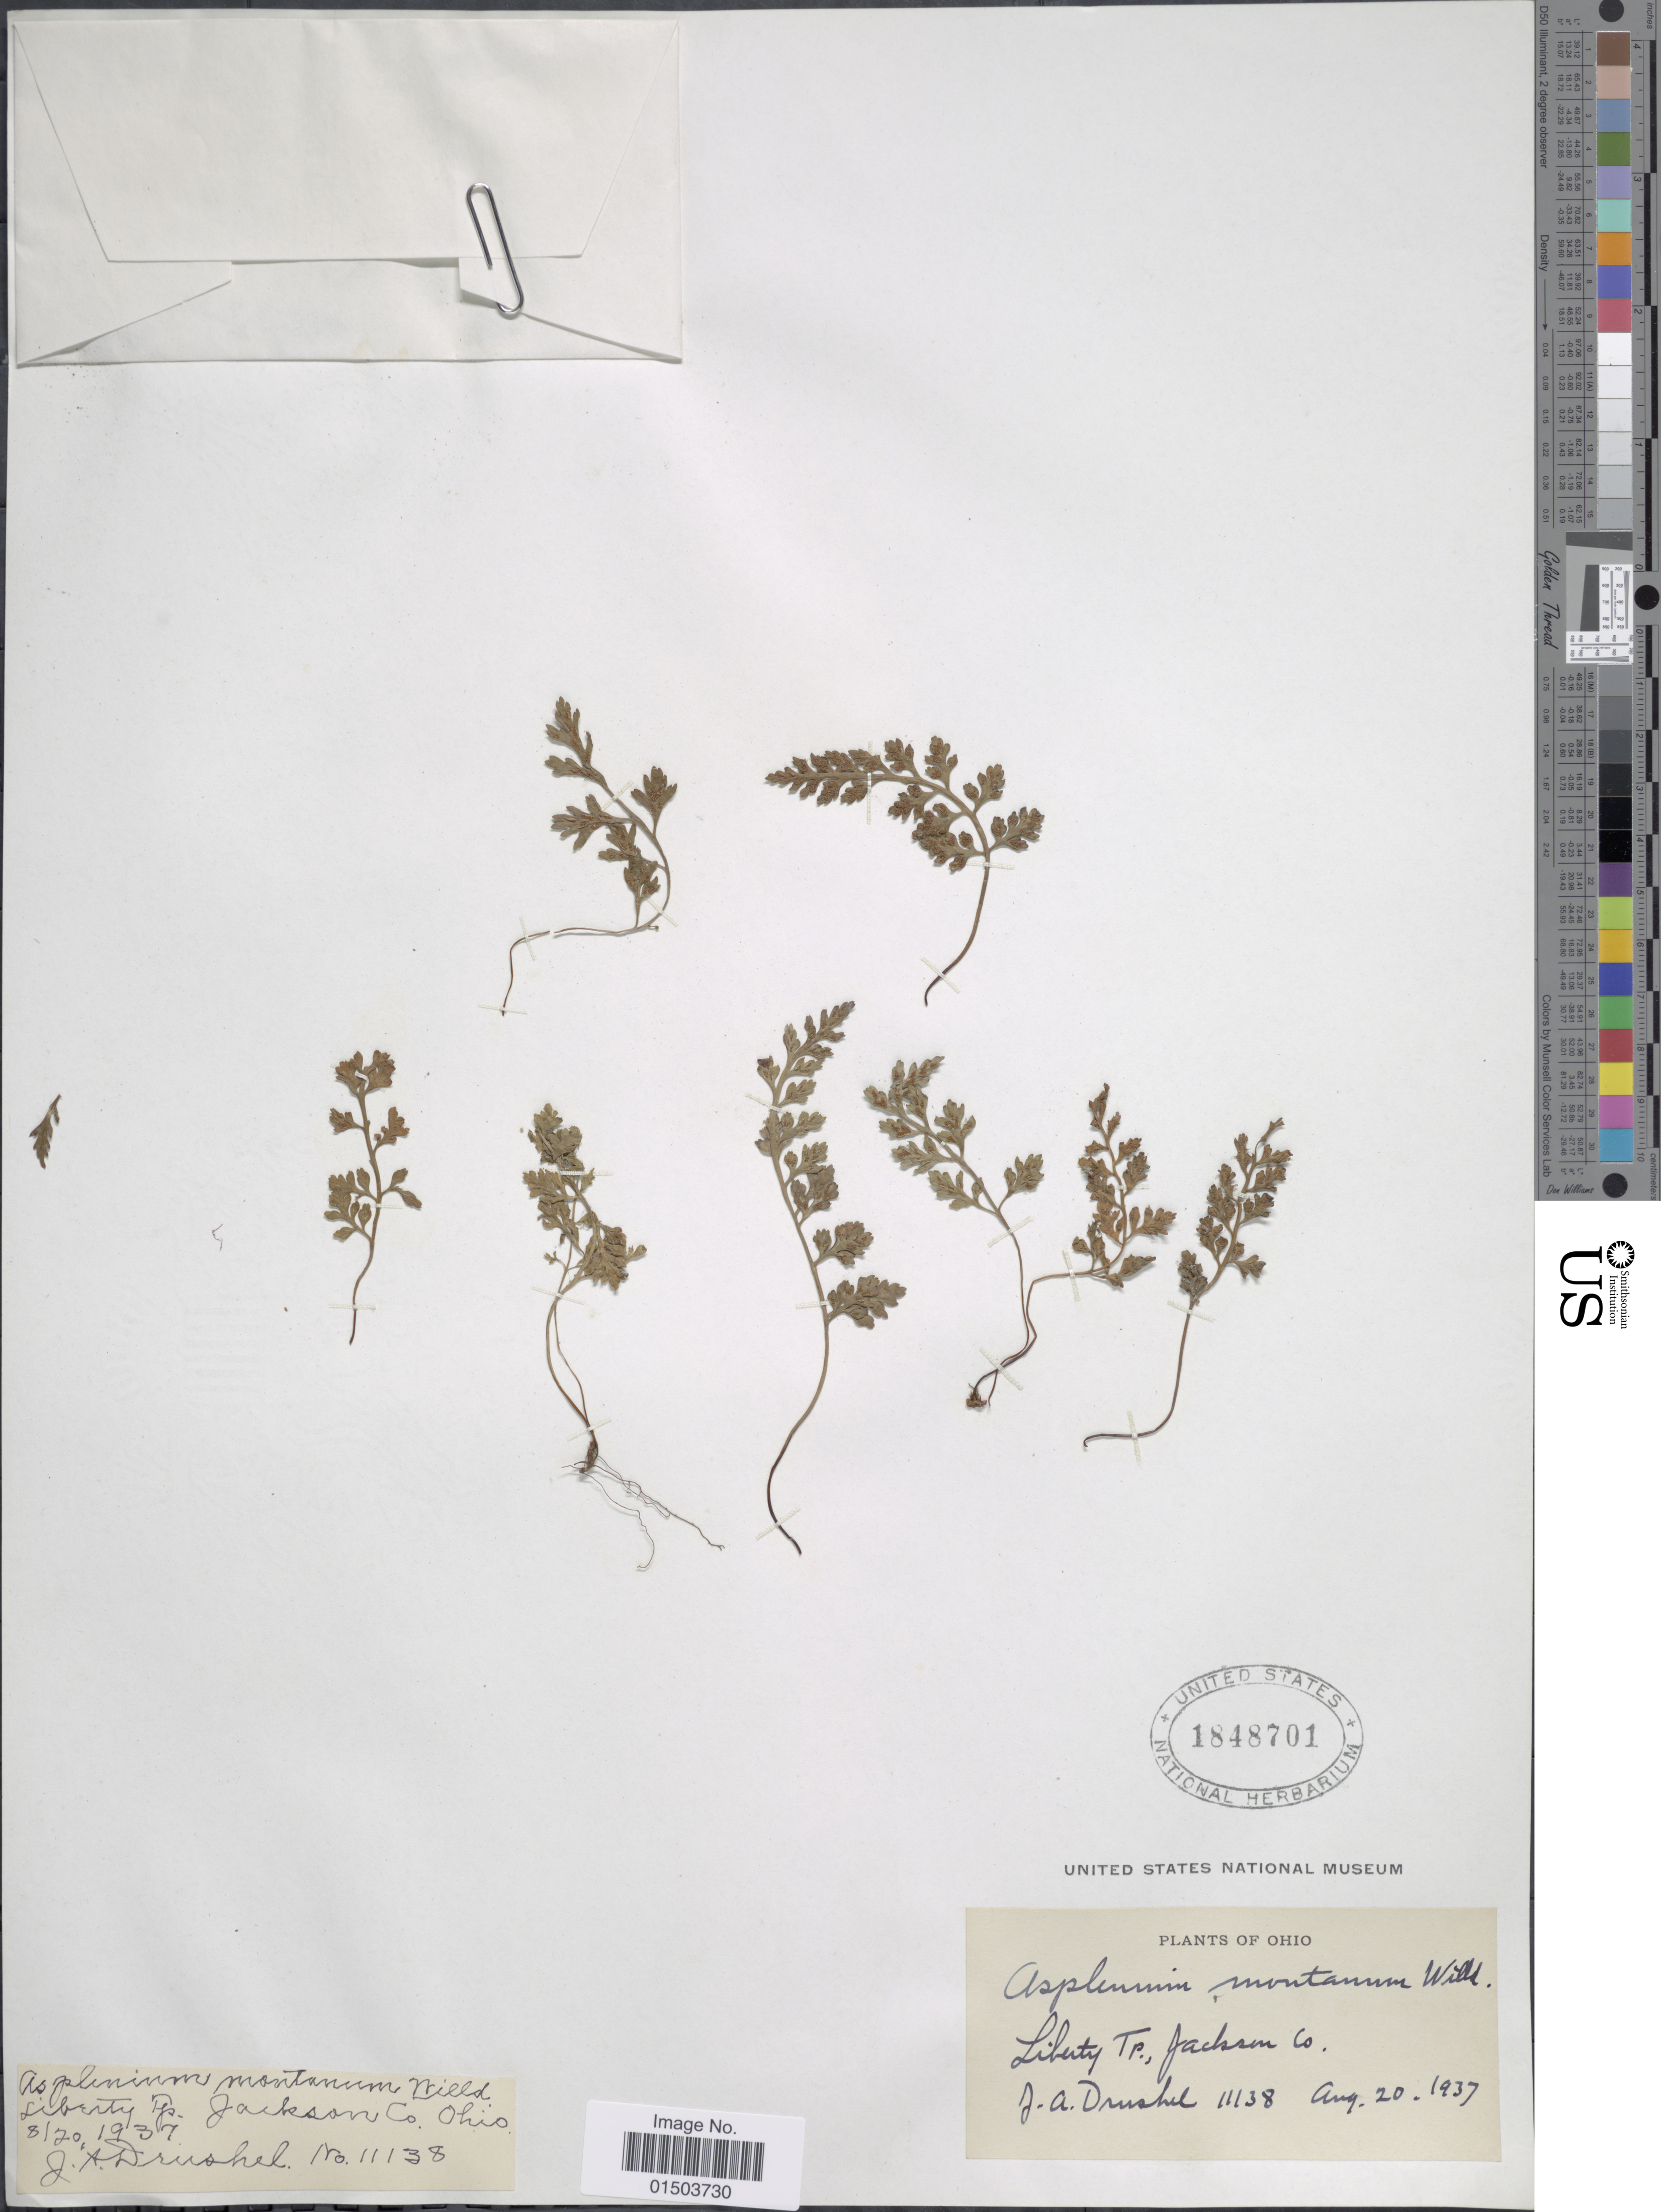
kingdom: Plantae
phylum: Tracheophyta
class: Polypodiopsida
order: Polypodiales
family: Aspleniaceae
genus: Asplenium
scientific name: Asplenium montanum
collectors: J. A. Drushel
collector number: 11138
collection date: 1937-08-20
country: United States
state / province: Ohio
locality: Liberty Tp., Jackson Co.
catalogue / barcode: US 1848701